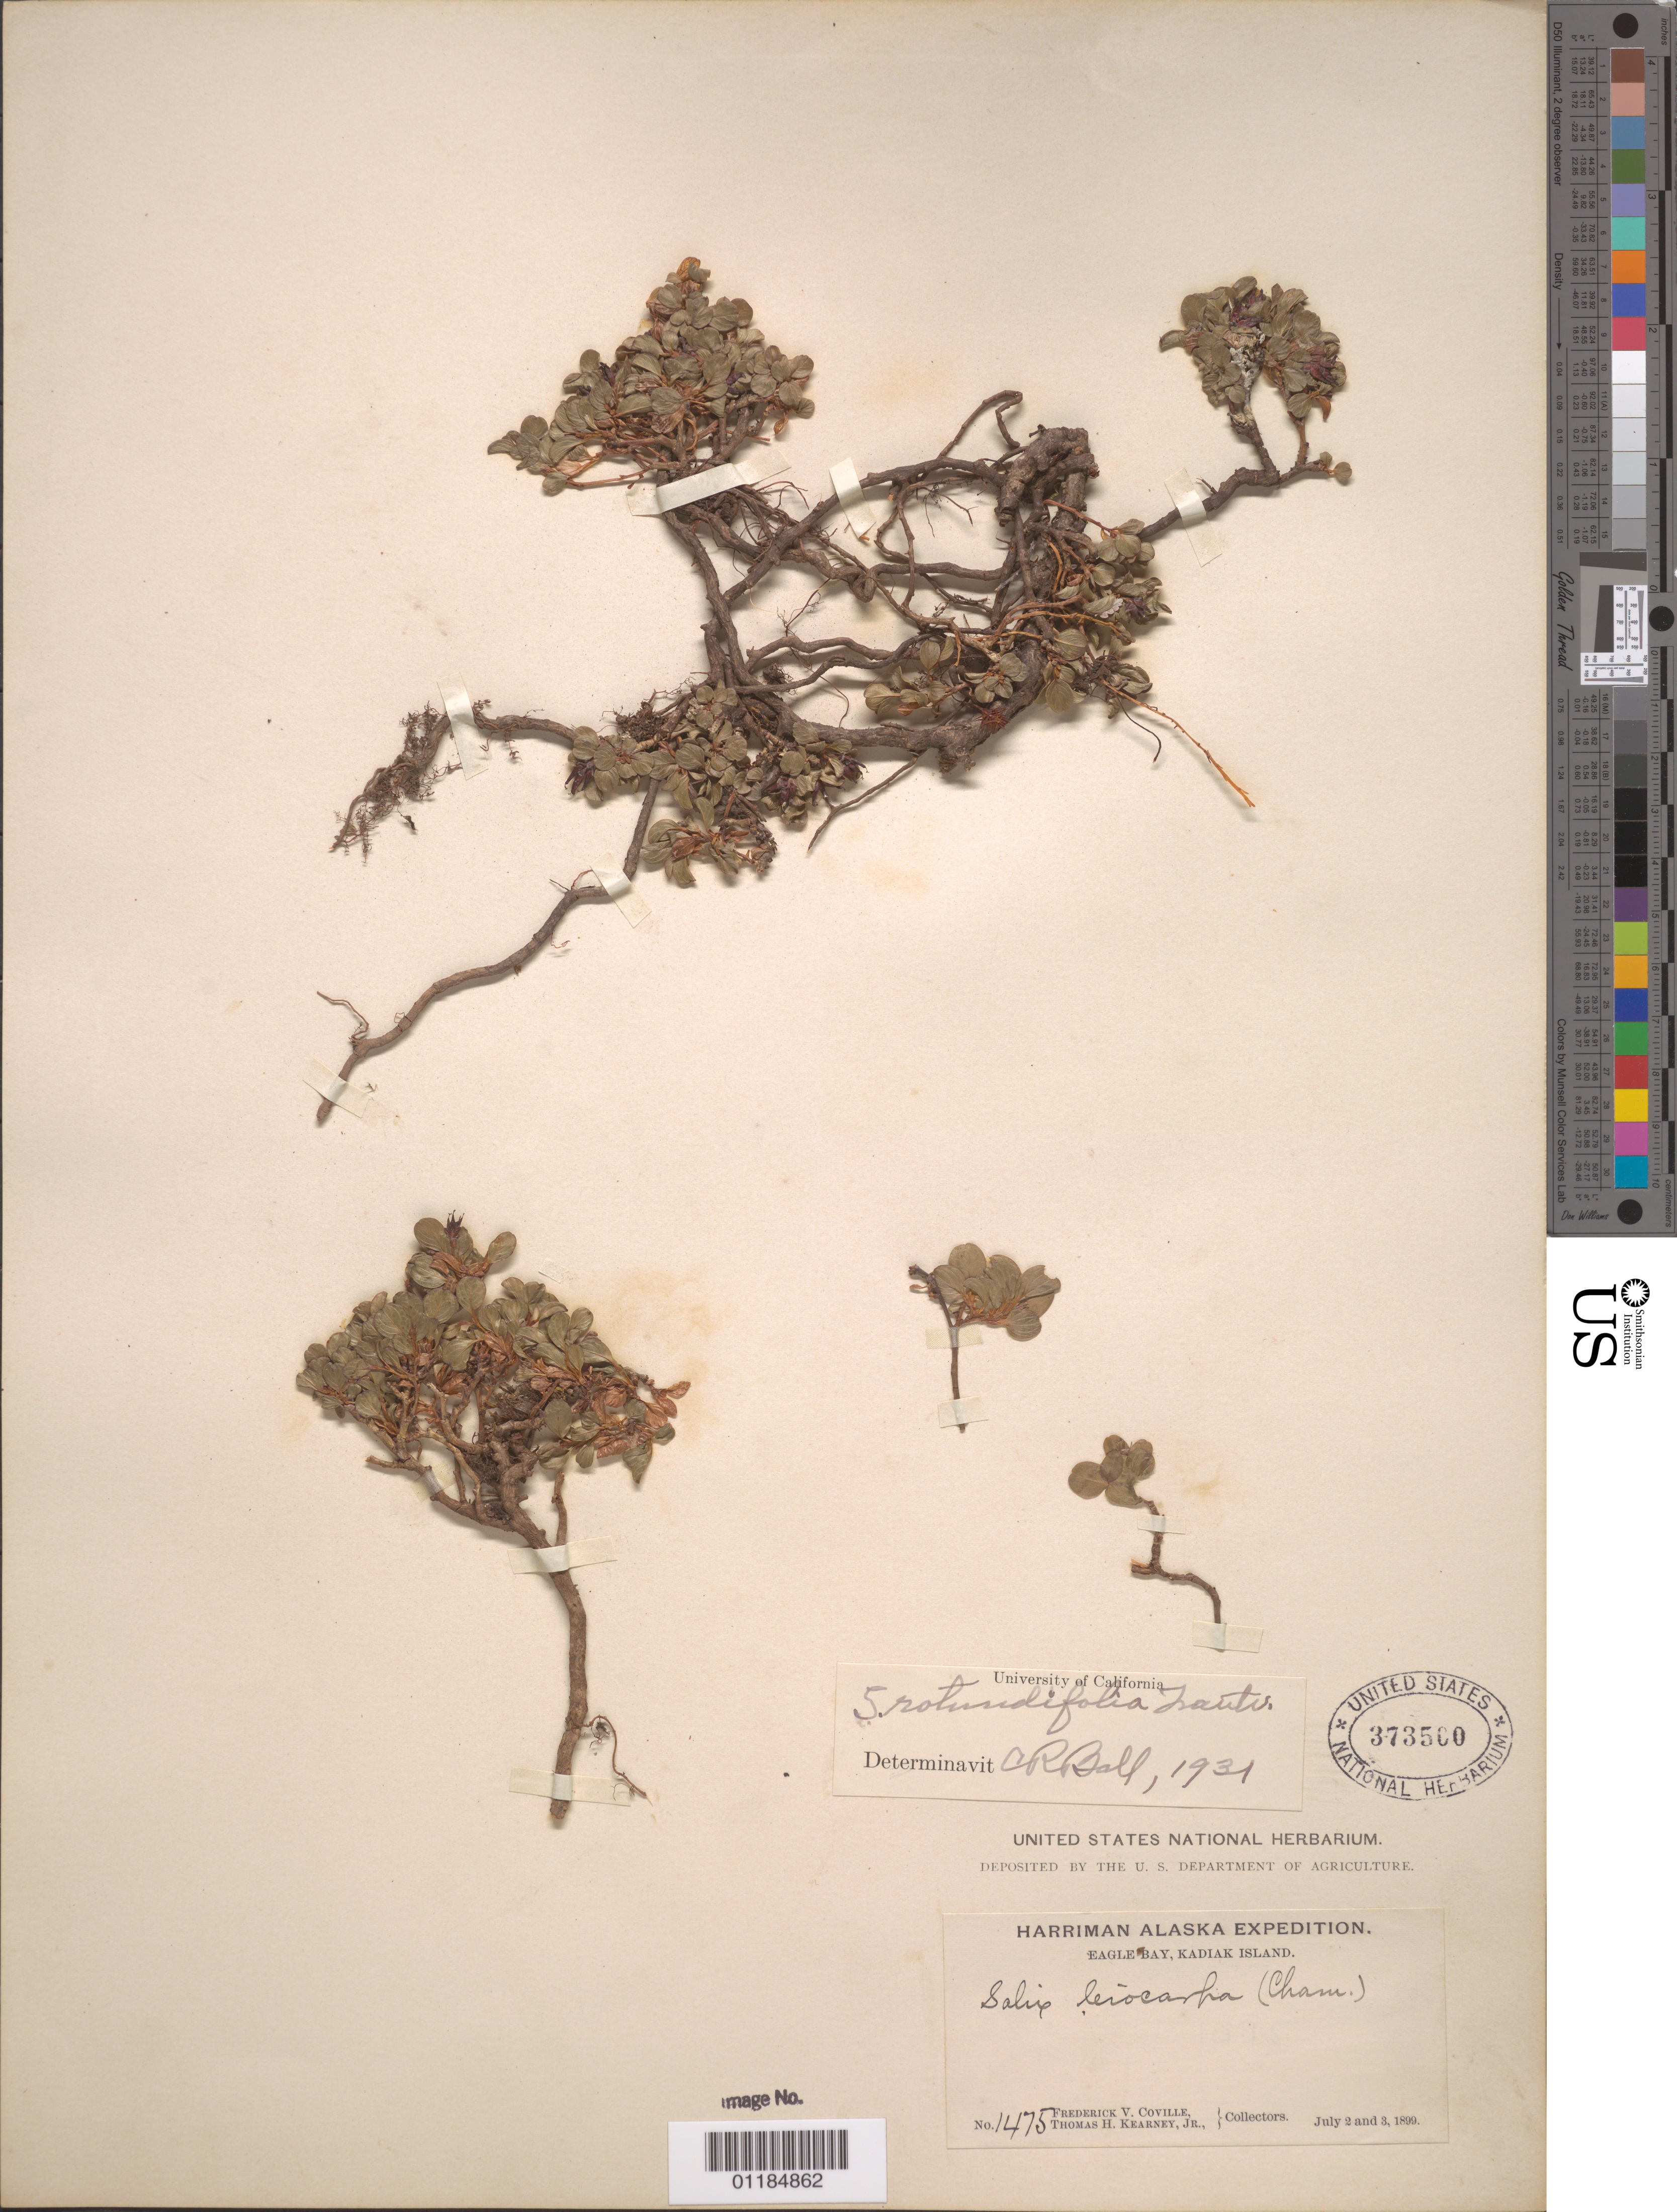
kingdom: Plantae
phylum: Tracheophyta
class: Magnoliopsida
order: Malpighiales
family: Salicaceae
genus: Salix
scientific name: Salix rotundifolia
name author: Trautv.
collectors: F. V. Coville & T. H. Kearney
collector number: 1475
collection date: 1899-07-02,1899-07-03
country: United States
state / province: Alaska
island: Kodiak Island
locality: Eagle Bay, Kodiak Island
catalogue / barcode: US 373500